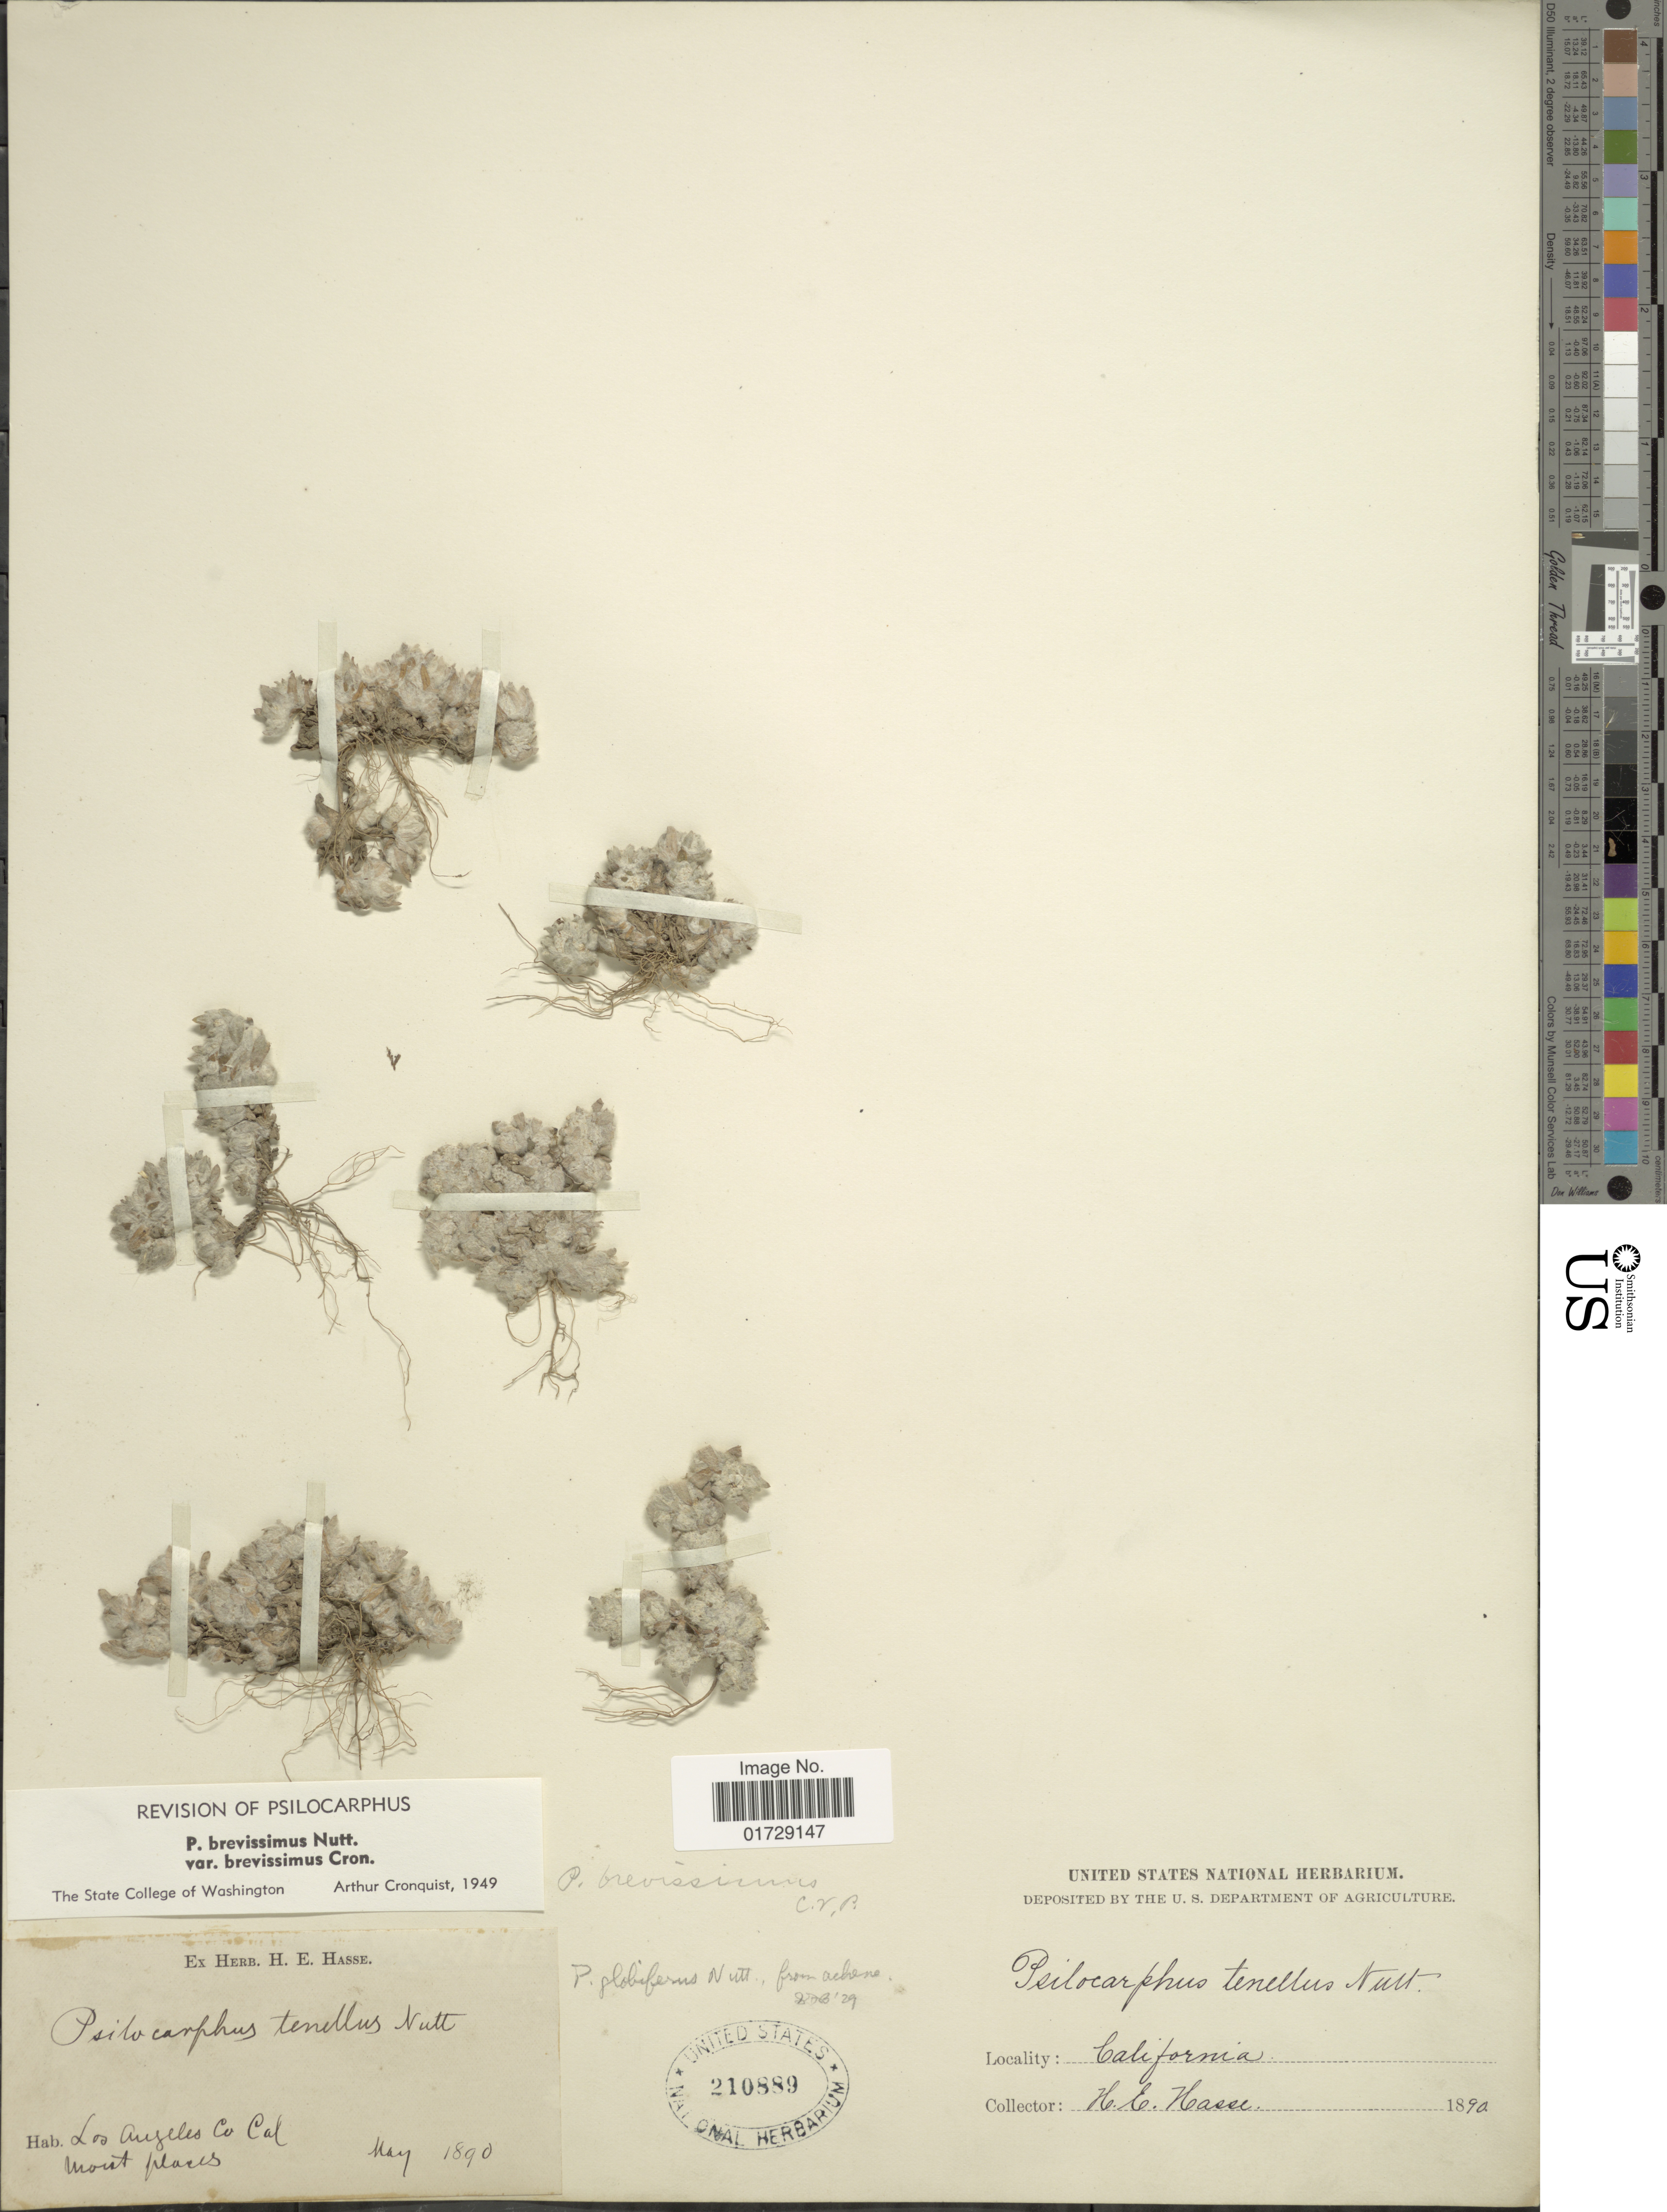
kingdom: Plantae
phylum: Tracheophyta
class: Magnoliopsida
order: Asterales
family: Asteraceae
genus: Psilocarphus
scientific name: Psilocarphus brevissimus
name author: Nutt.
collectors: H. E. Hasse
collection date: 1890-05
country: United States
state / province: California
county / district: Los Angeles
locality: Los Angeles Co.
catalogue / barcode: US 210889